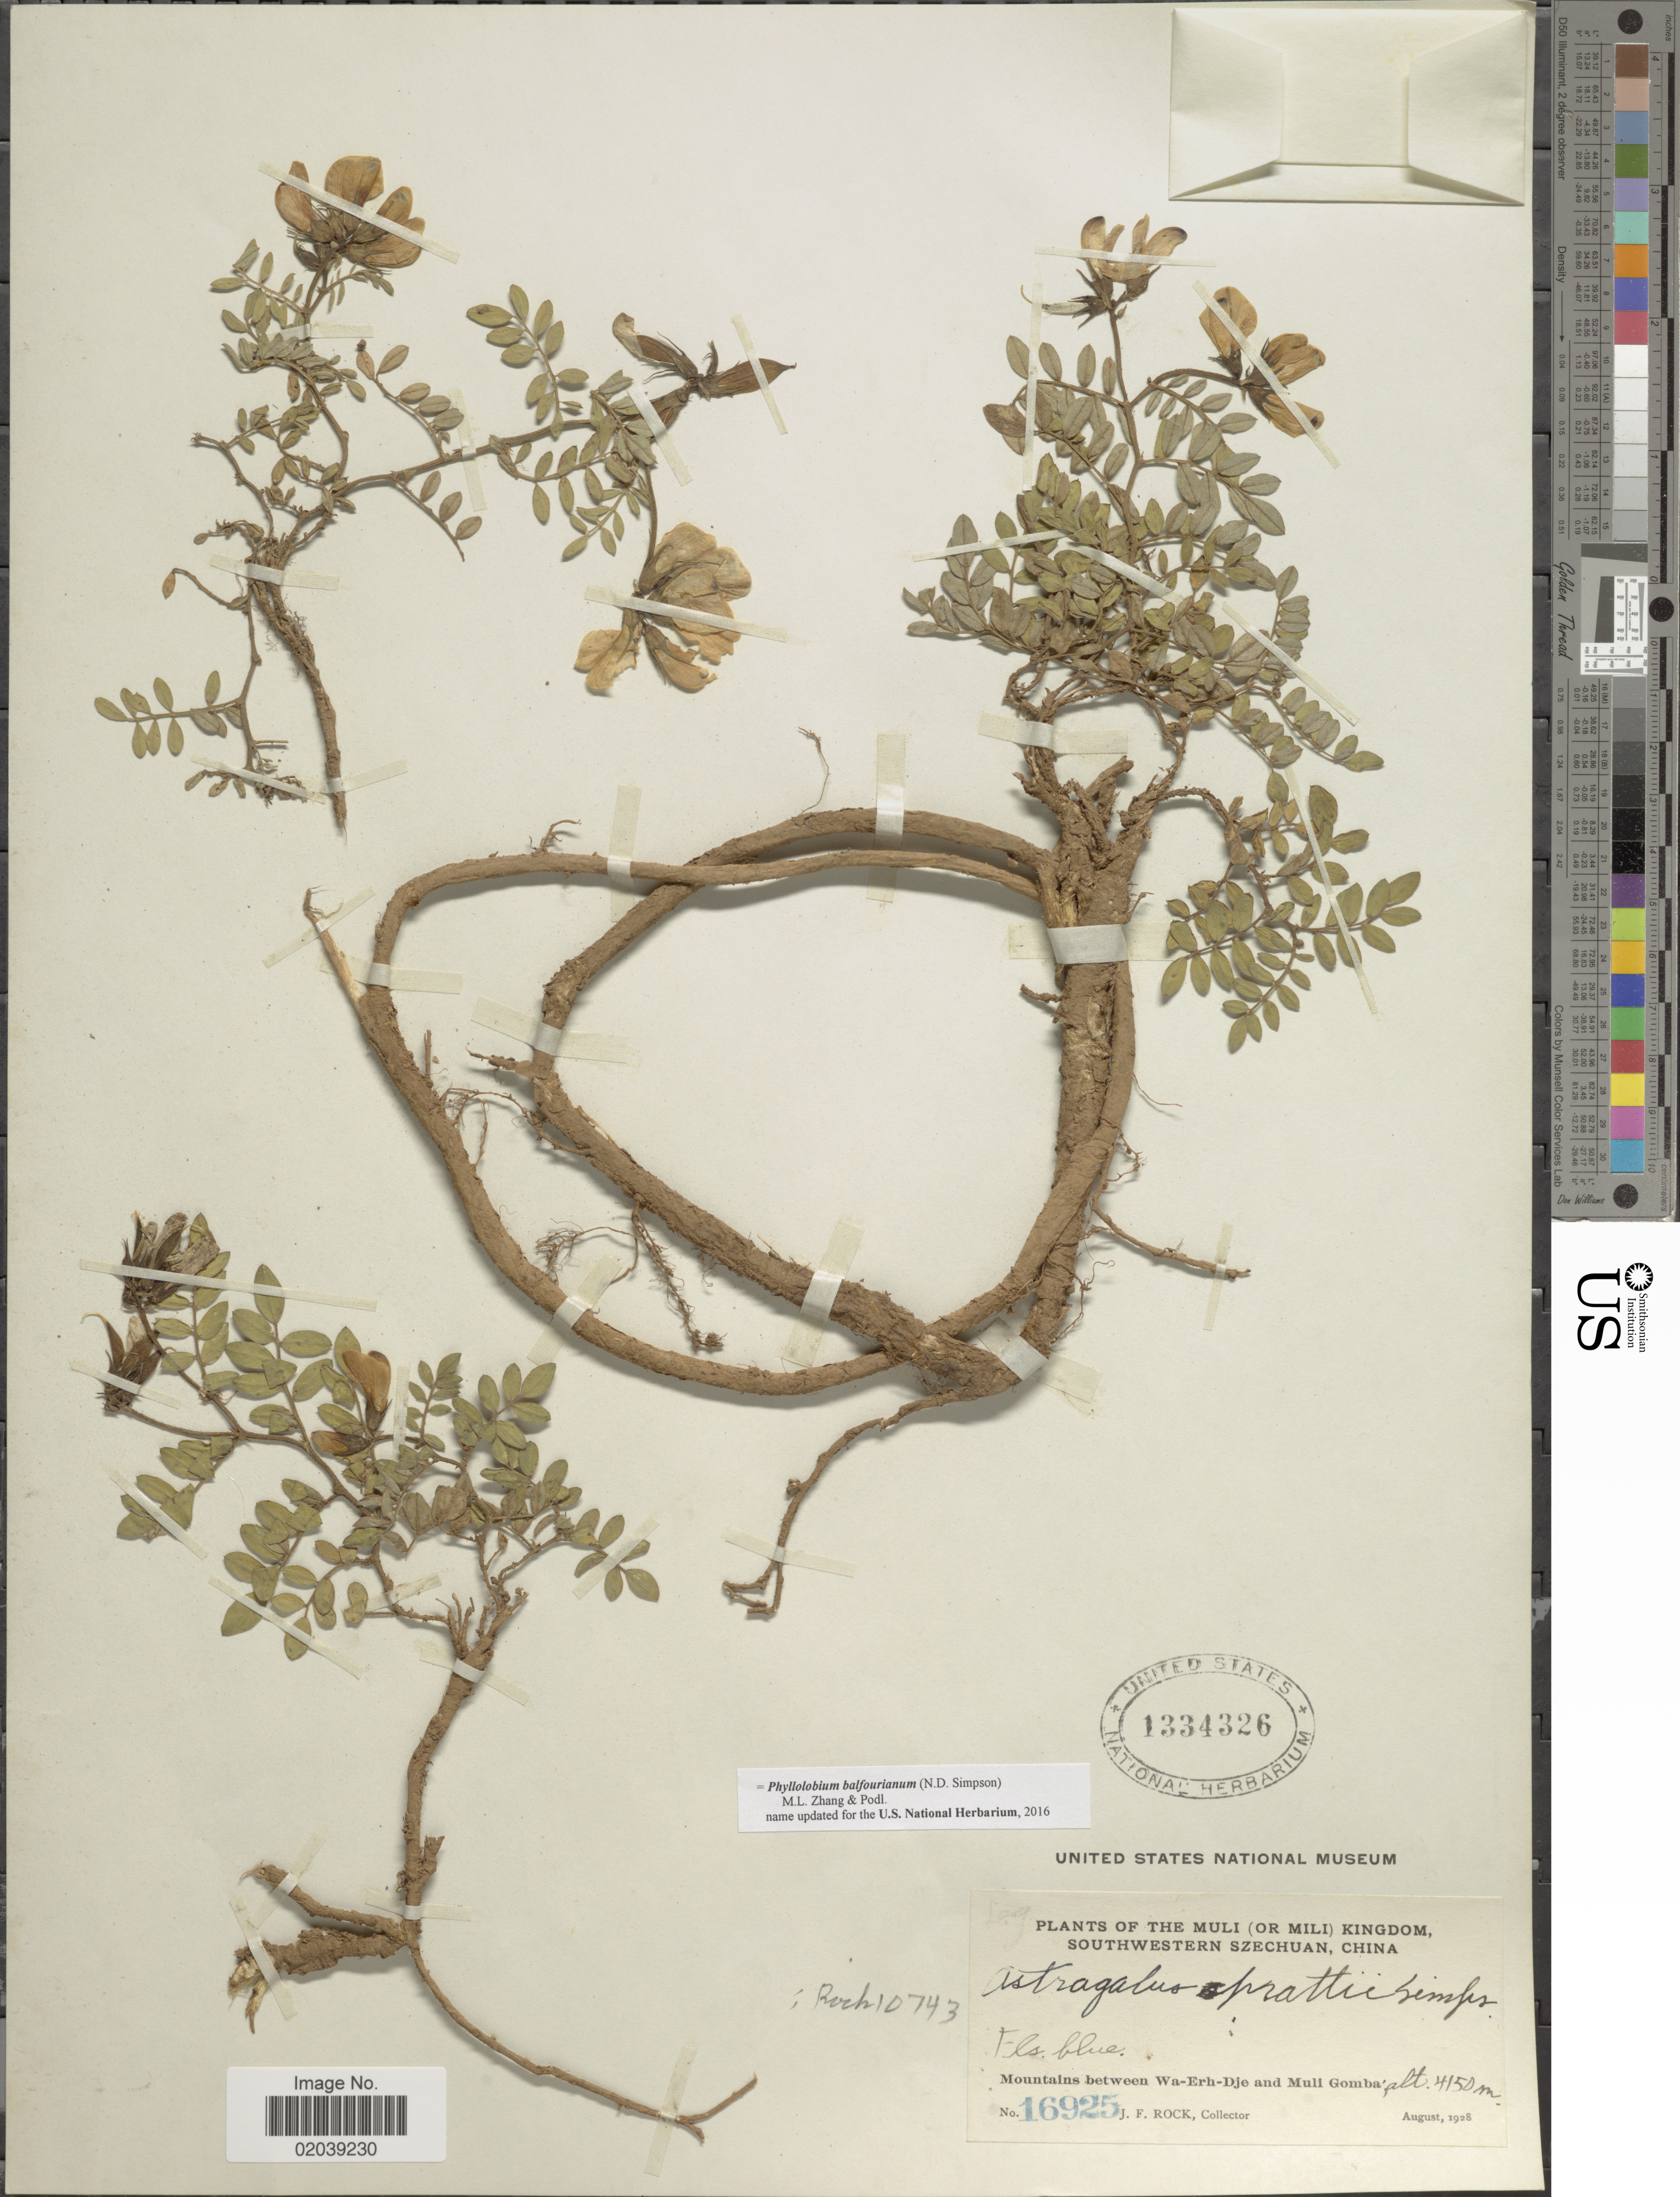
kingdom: Plantae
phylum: Tracheophyta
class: Magnoliopsida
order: Fabales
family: Fabaceae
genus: Phyllolobium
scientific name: Phyllolobium balfourianum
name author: (N.D. Simpson) M.L. Zhang & Podlech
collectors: J. Rock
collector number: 16925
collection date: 1928-08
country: China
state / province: Sichuan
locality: The Muli ( or Mili) Kingdom, southwestern Szechuan, China. Mountains between Wa- Erh- Dje and Muli Gomba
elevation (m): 4150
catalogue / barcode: US 1334326